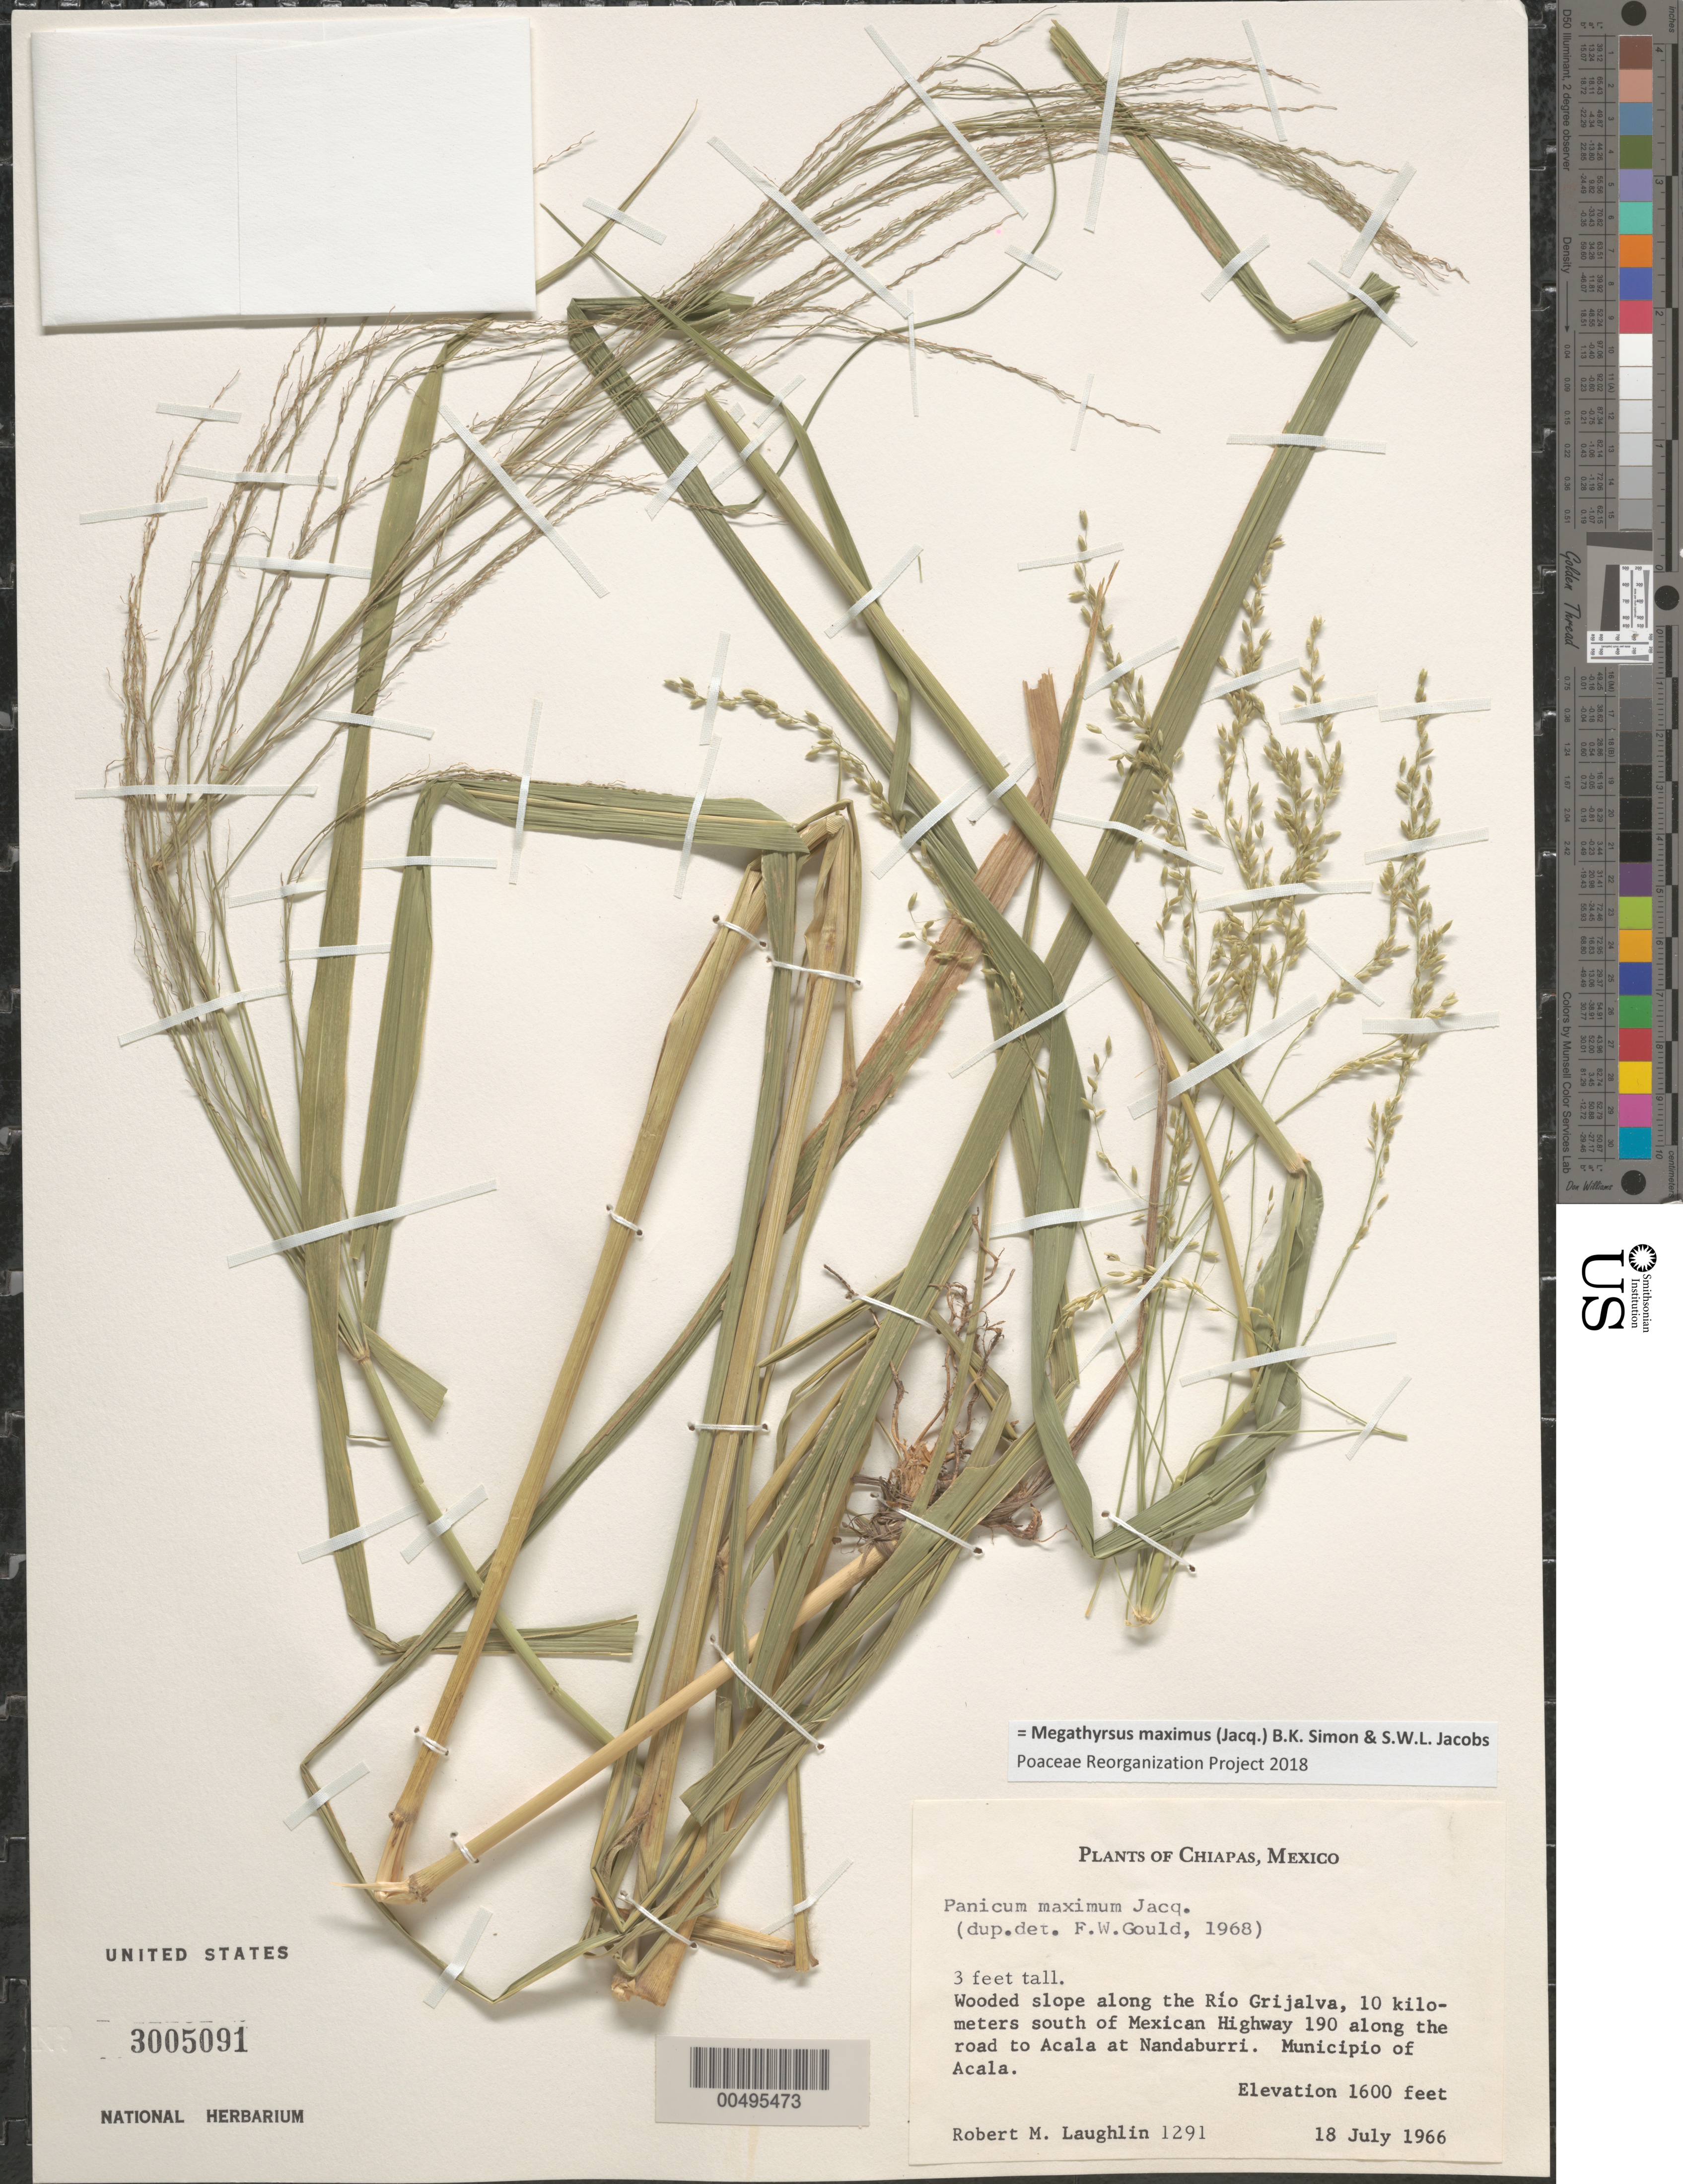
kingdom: Plantae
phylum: Tracheophyta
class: Liliopsida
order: Poales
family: Poaceae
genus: Megathyrsus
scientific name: Megathyrsus maximus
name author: (Jacq.) B.K. Simon & S.W.L. Jacobs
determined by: Poaceae Reorganization Project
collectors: R. M. Laughlin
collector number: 1291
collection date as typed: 18 Jul 1966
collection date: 1966-07-18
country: Mexico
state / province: Chiapas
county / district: Acala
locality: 10 km S of Mexican Hwy 190 along the rd to Acala at Nandaburri, along the Rio Grijalva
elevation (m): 488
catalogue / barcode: US 3005091